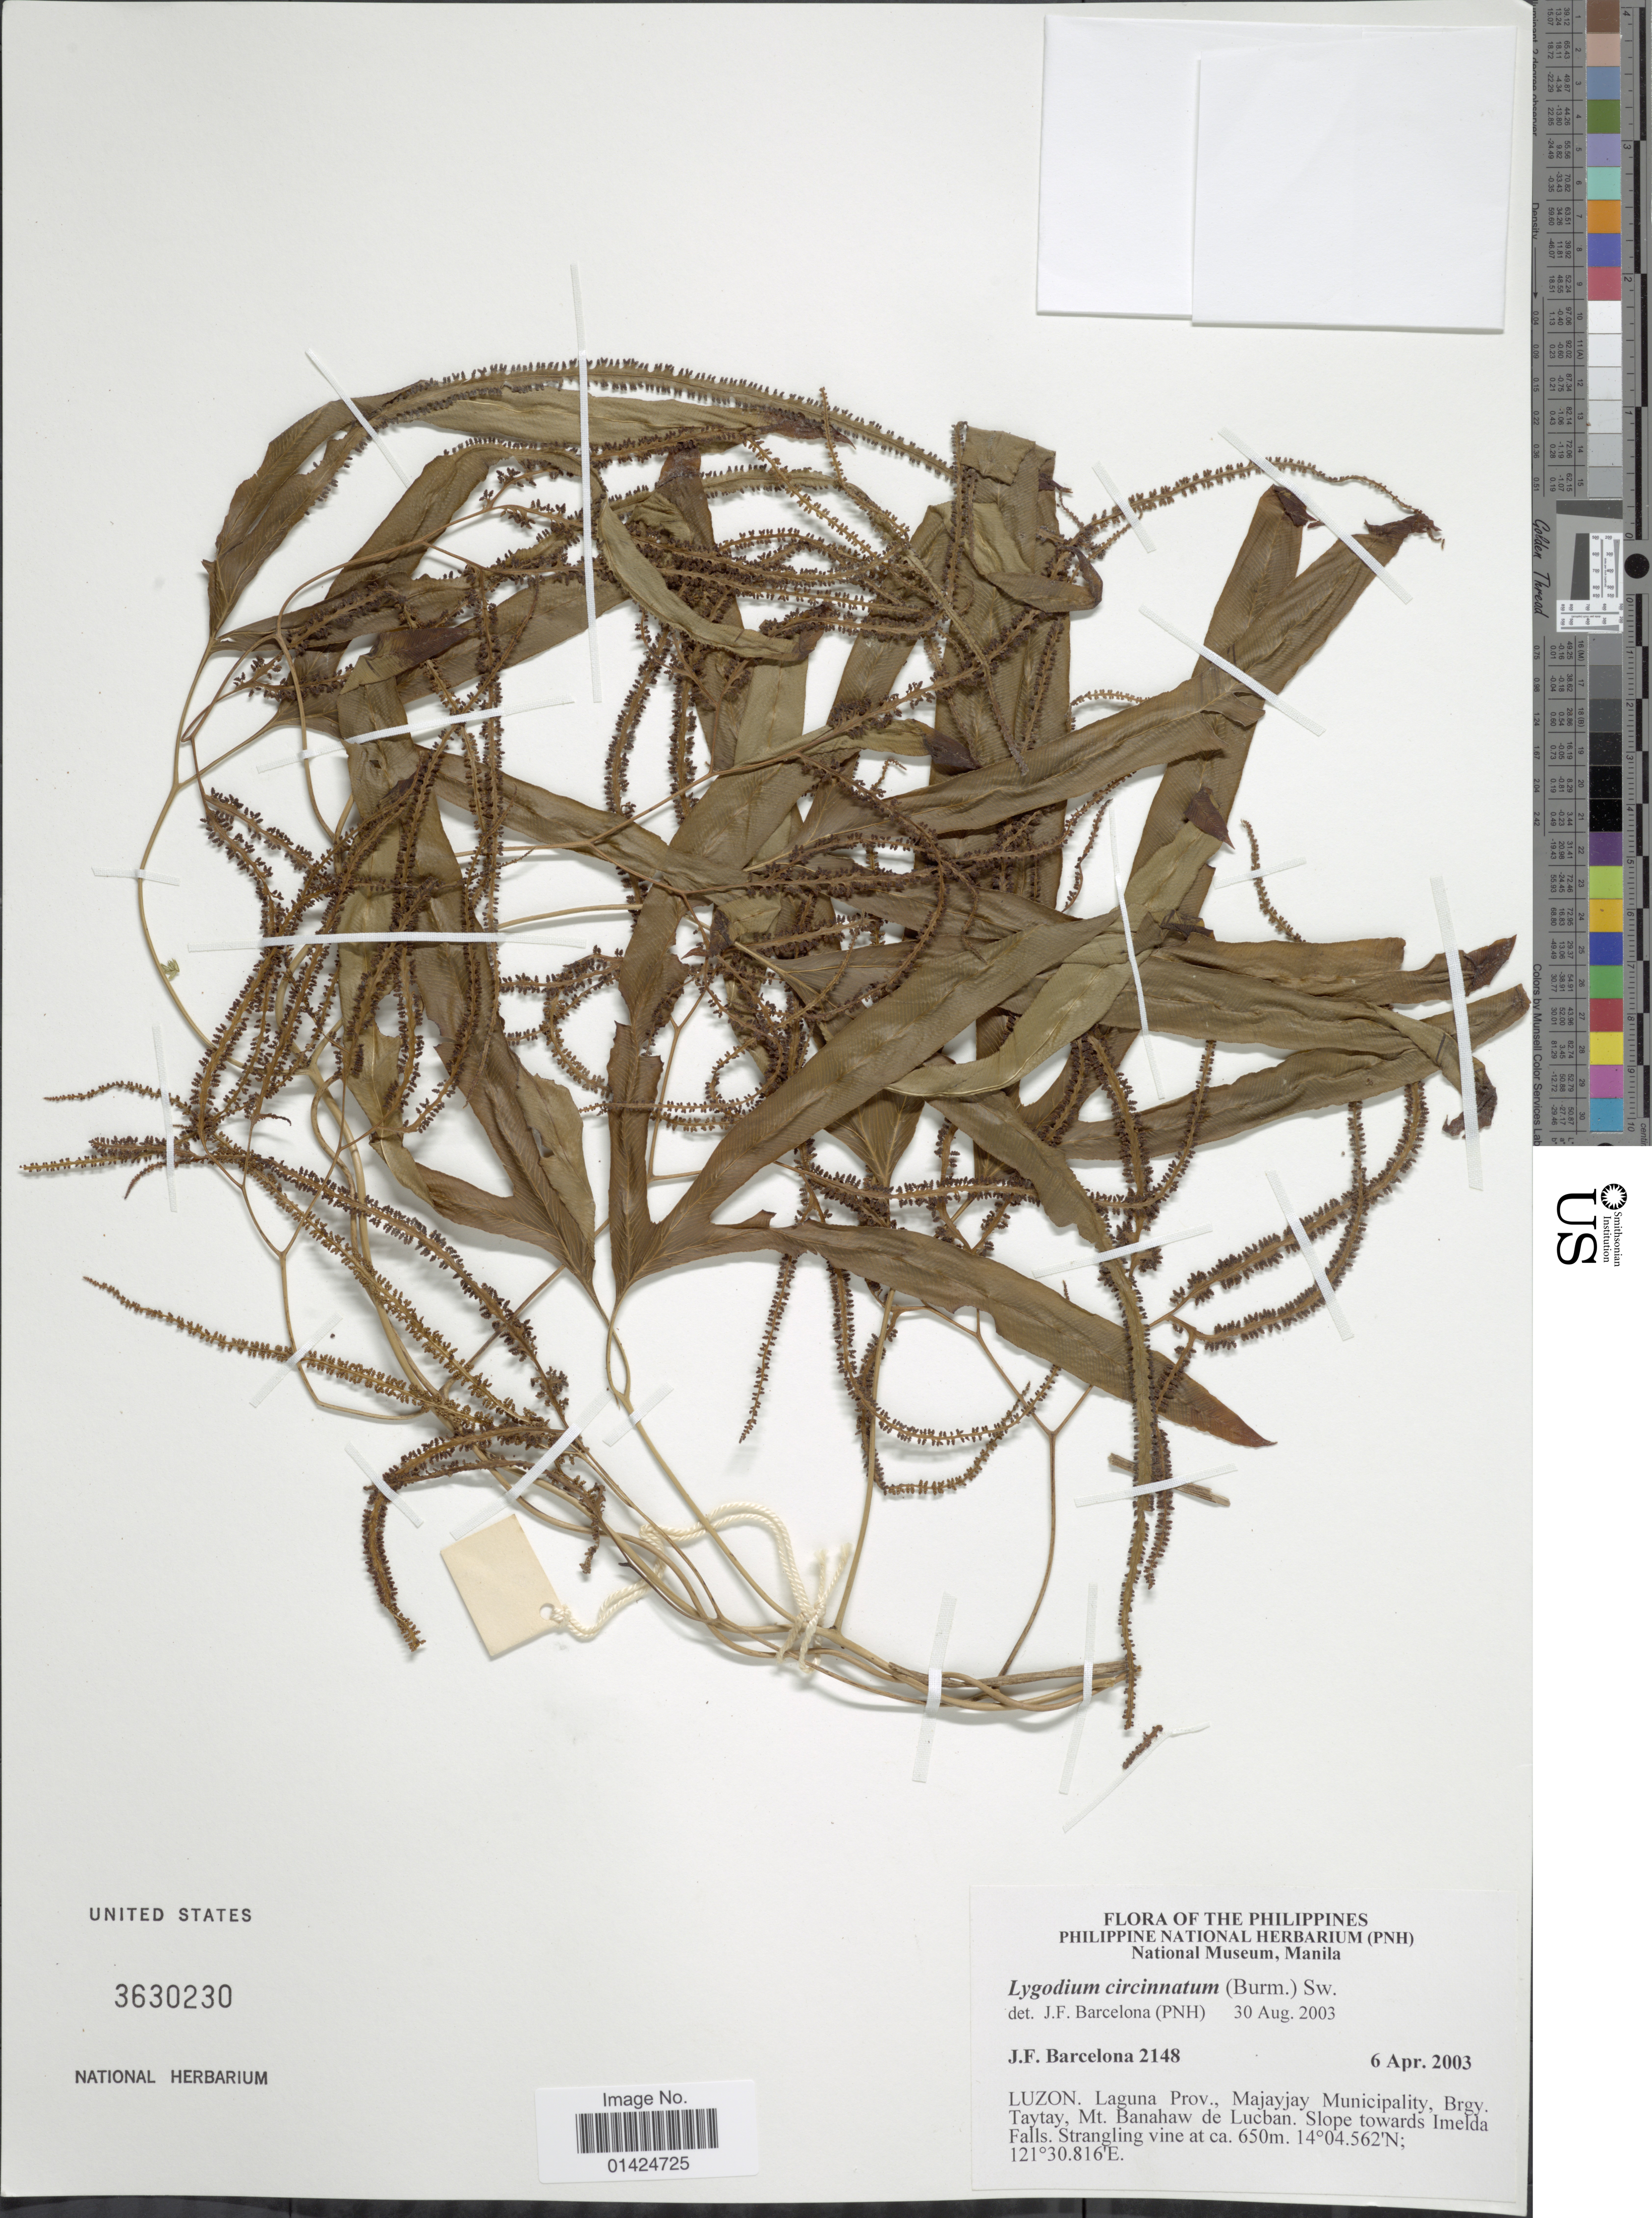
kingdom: Plantae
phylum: Tracheophyta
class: Polypodiopsida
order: Schizaeales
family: Lygodiaceae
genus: Lygodium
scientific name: Lygodium circinnatum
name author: (Burm. f.) Sw.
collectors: J. F. Barcelona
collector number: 2148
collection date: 2003-04-06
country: Philippines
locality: Luzon, Laguna Prov., Majayjay Municipality, Brgy. Taytay, Mt. Banahaw de Lucban. Slope towards Imelda Falls.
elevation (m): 650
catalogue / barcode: US 3630230